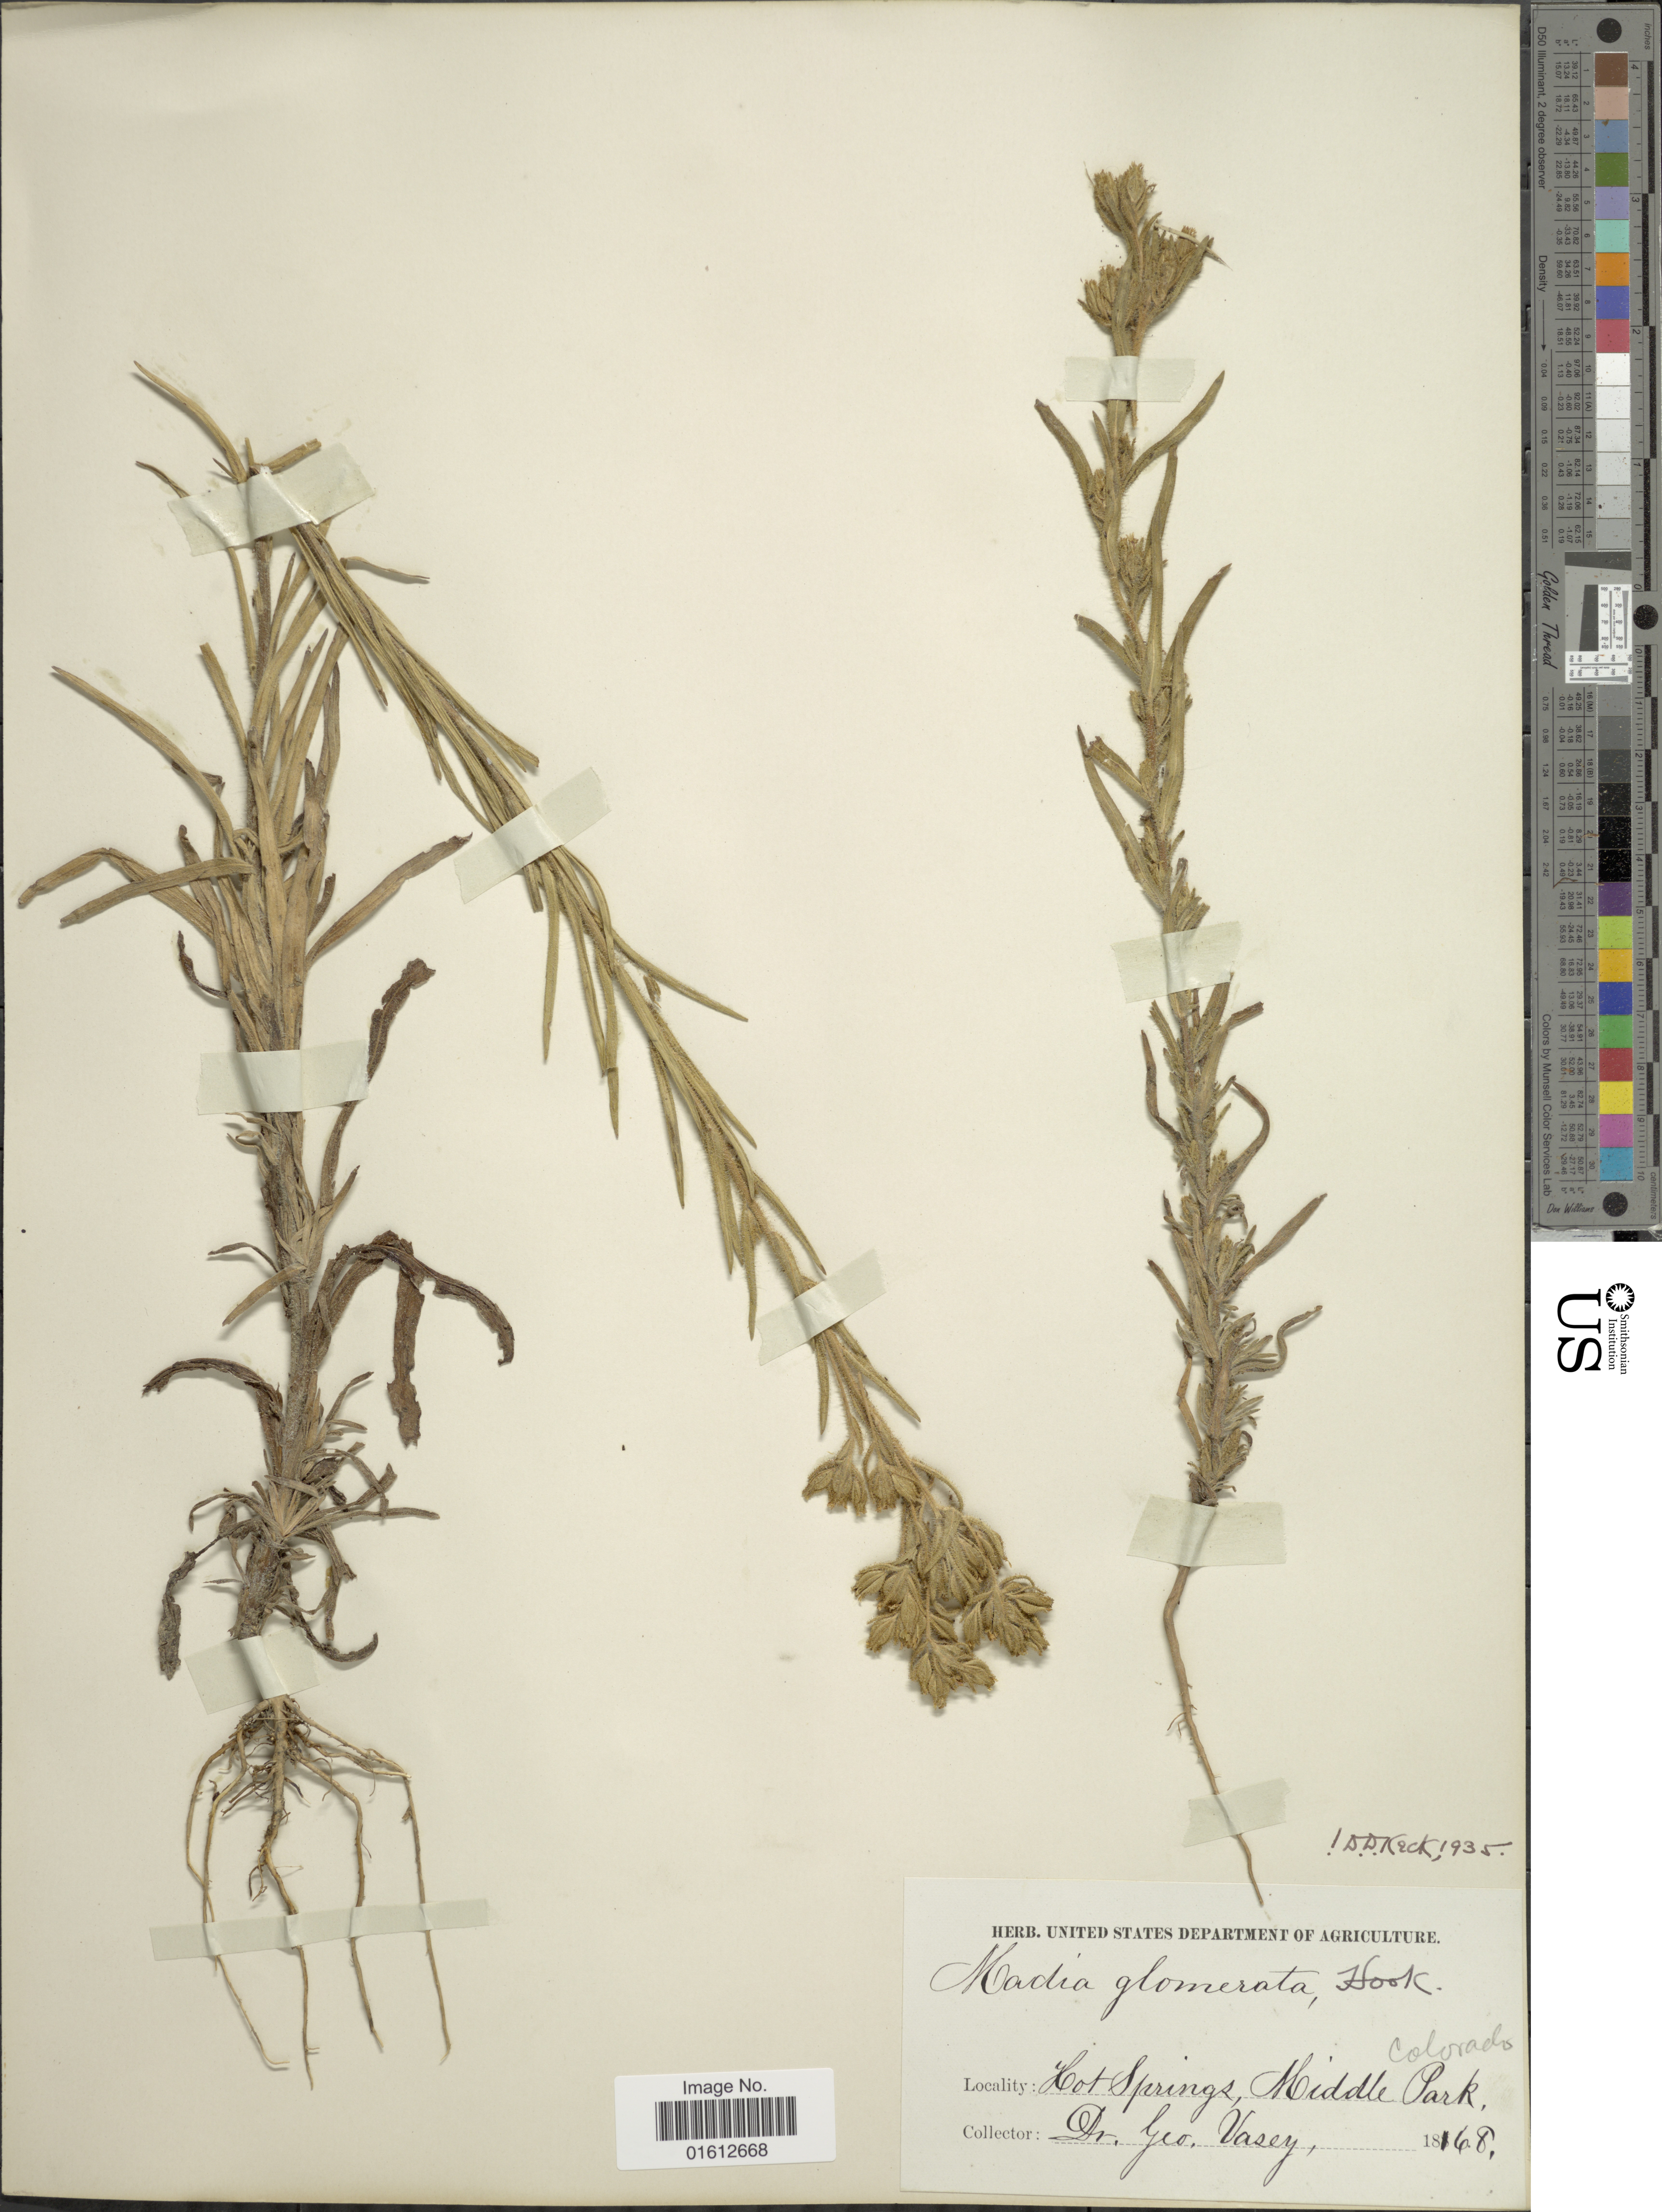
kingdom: Plantae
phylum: Tracheophyta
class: Magnoliopsida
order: Asterales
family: Asteraceae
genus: Madia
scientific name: Madia glomerata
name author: Hook.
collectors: G. Vasey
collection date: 1868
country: United States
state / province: Colorado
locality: Hot Springs, Middle Park.